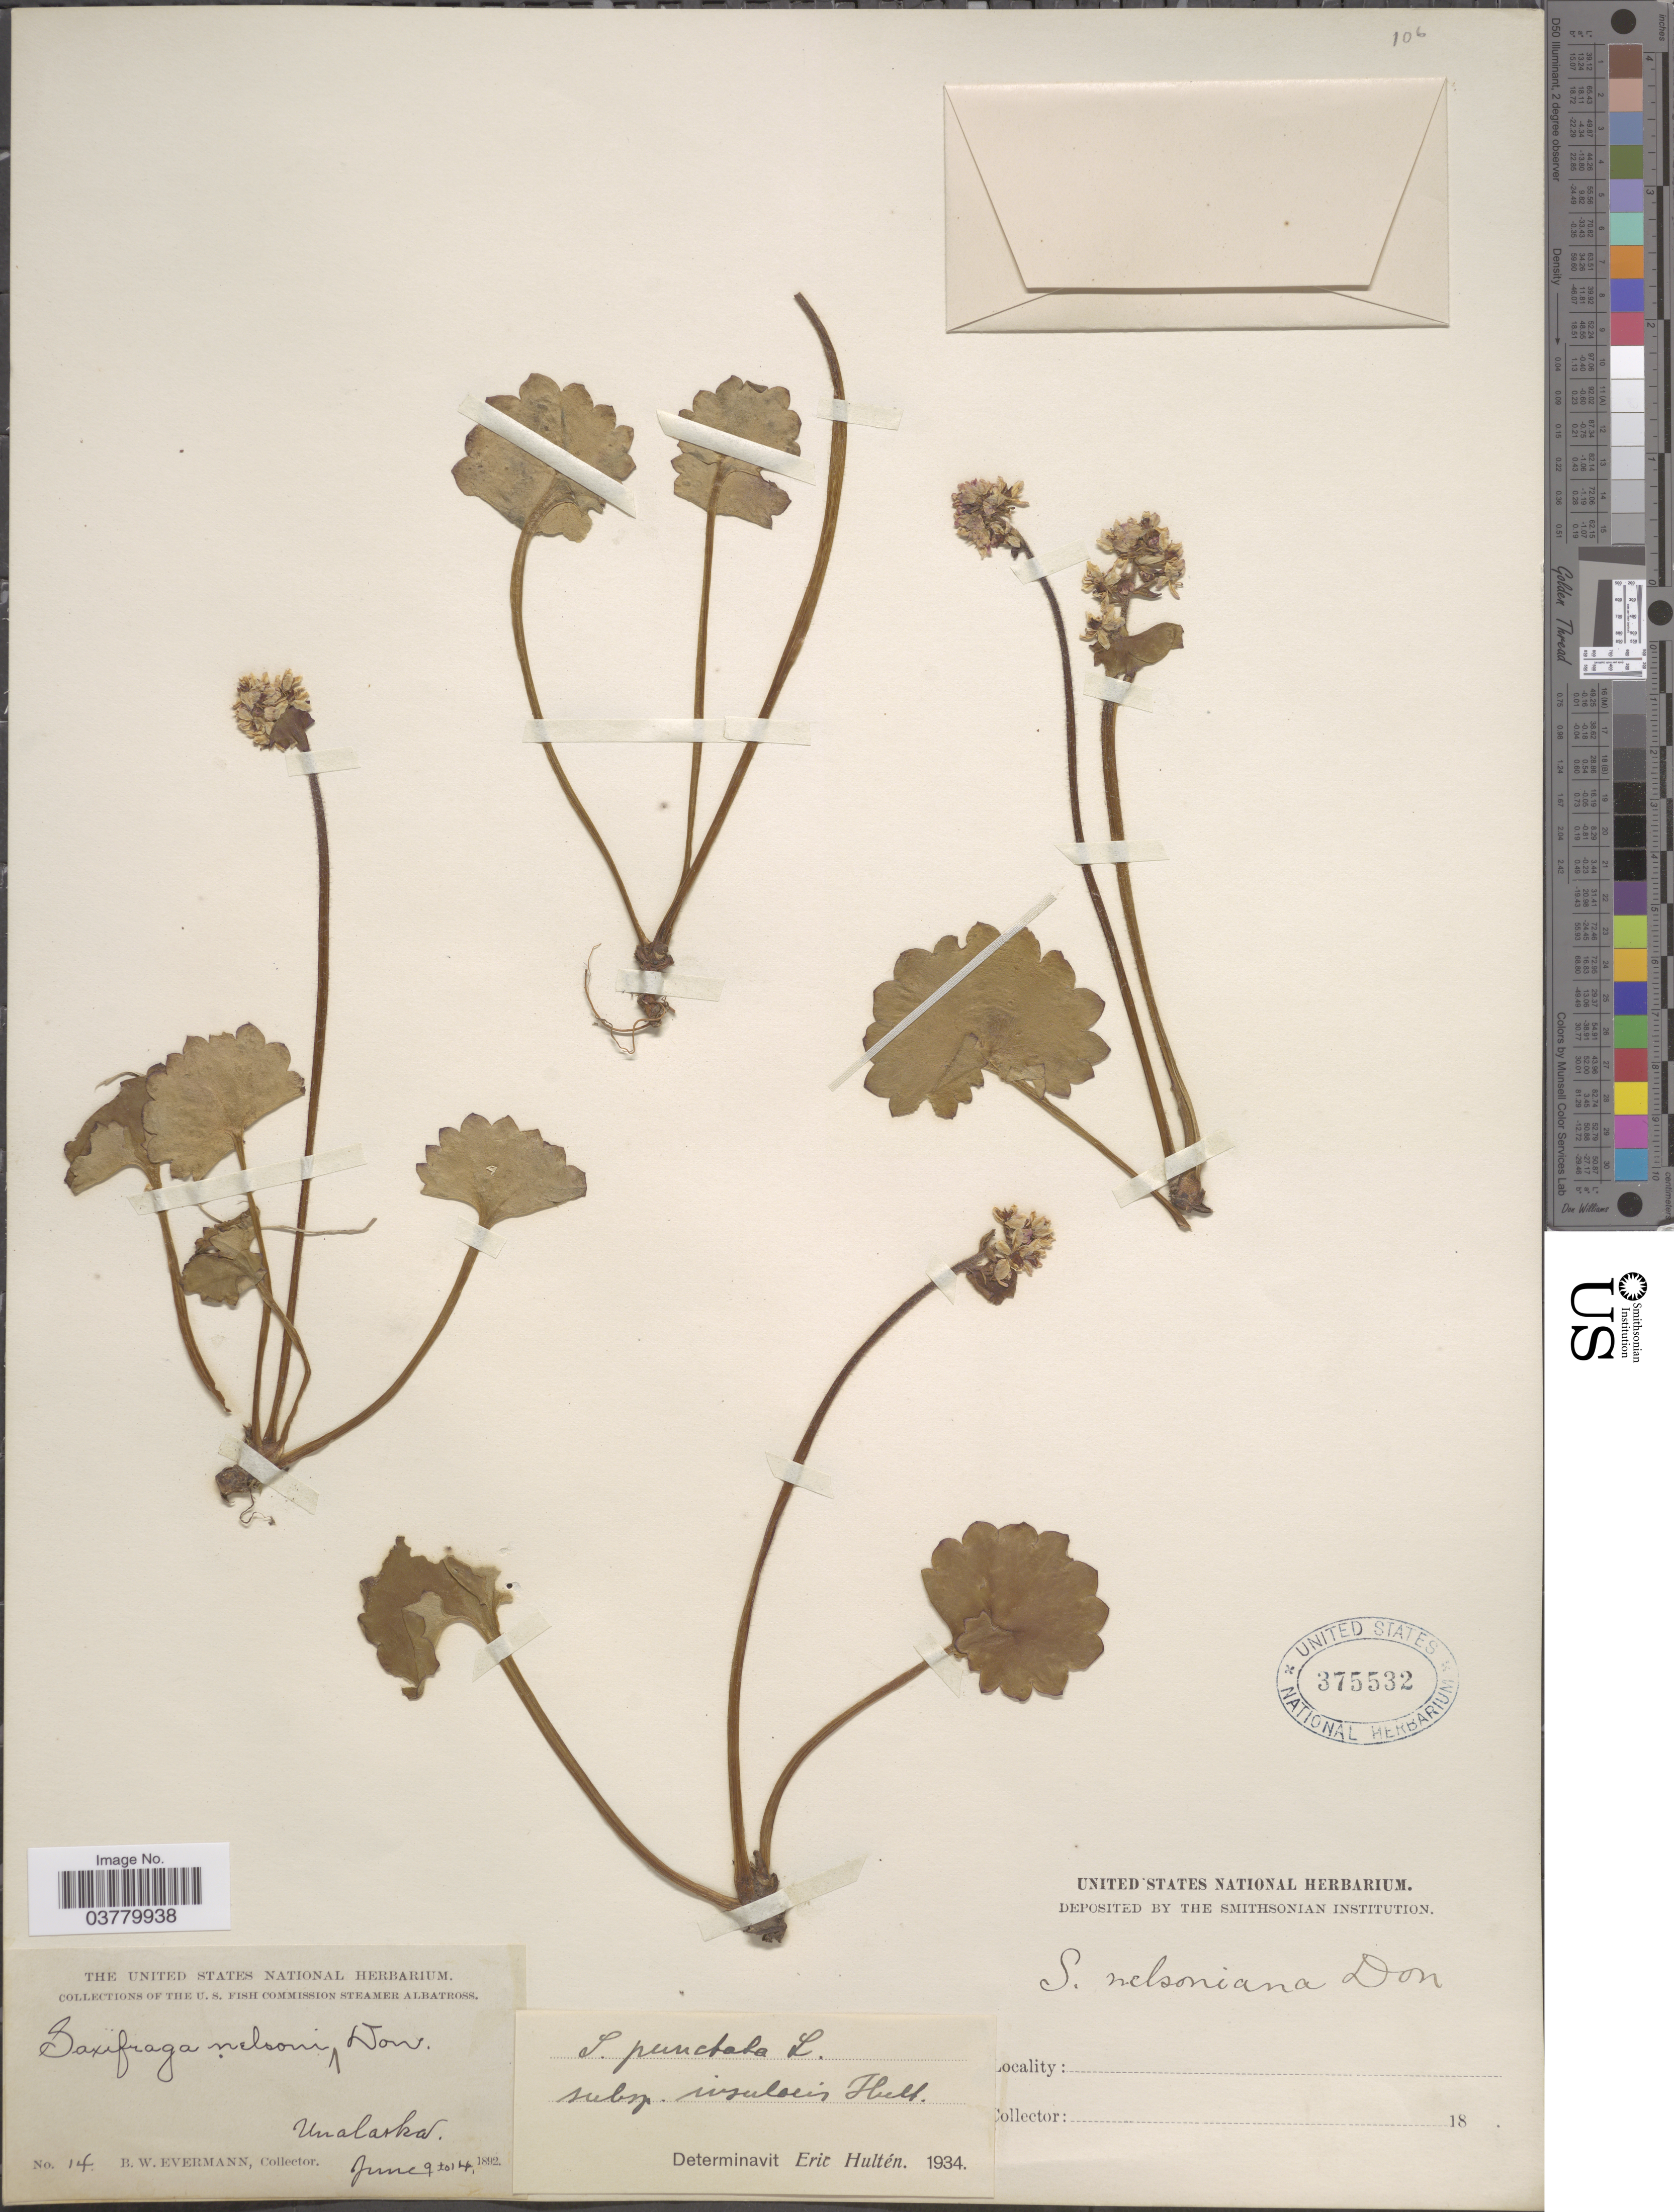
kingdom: Plantae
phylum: Tracheophyta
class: Magnoliopsida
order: Saxifragales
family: Saxifragaceae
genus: Micranthes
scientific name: Micranthes nelsoniana var. insularis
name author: (Hultén) Gornall & H. Ohba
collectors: B. W. Evermann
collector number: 14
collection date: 1892-06-09/1892-06-14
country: United States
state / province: Alaska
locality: Unalaska.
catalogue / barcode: US 375532